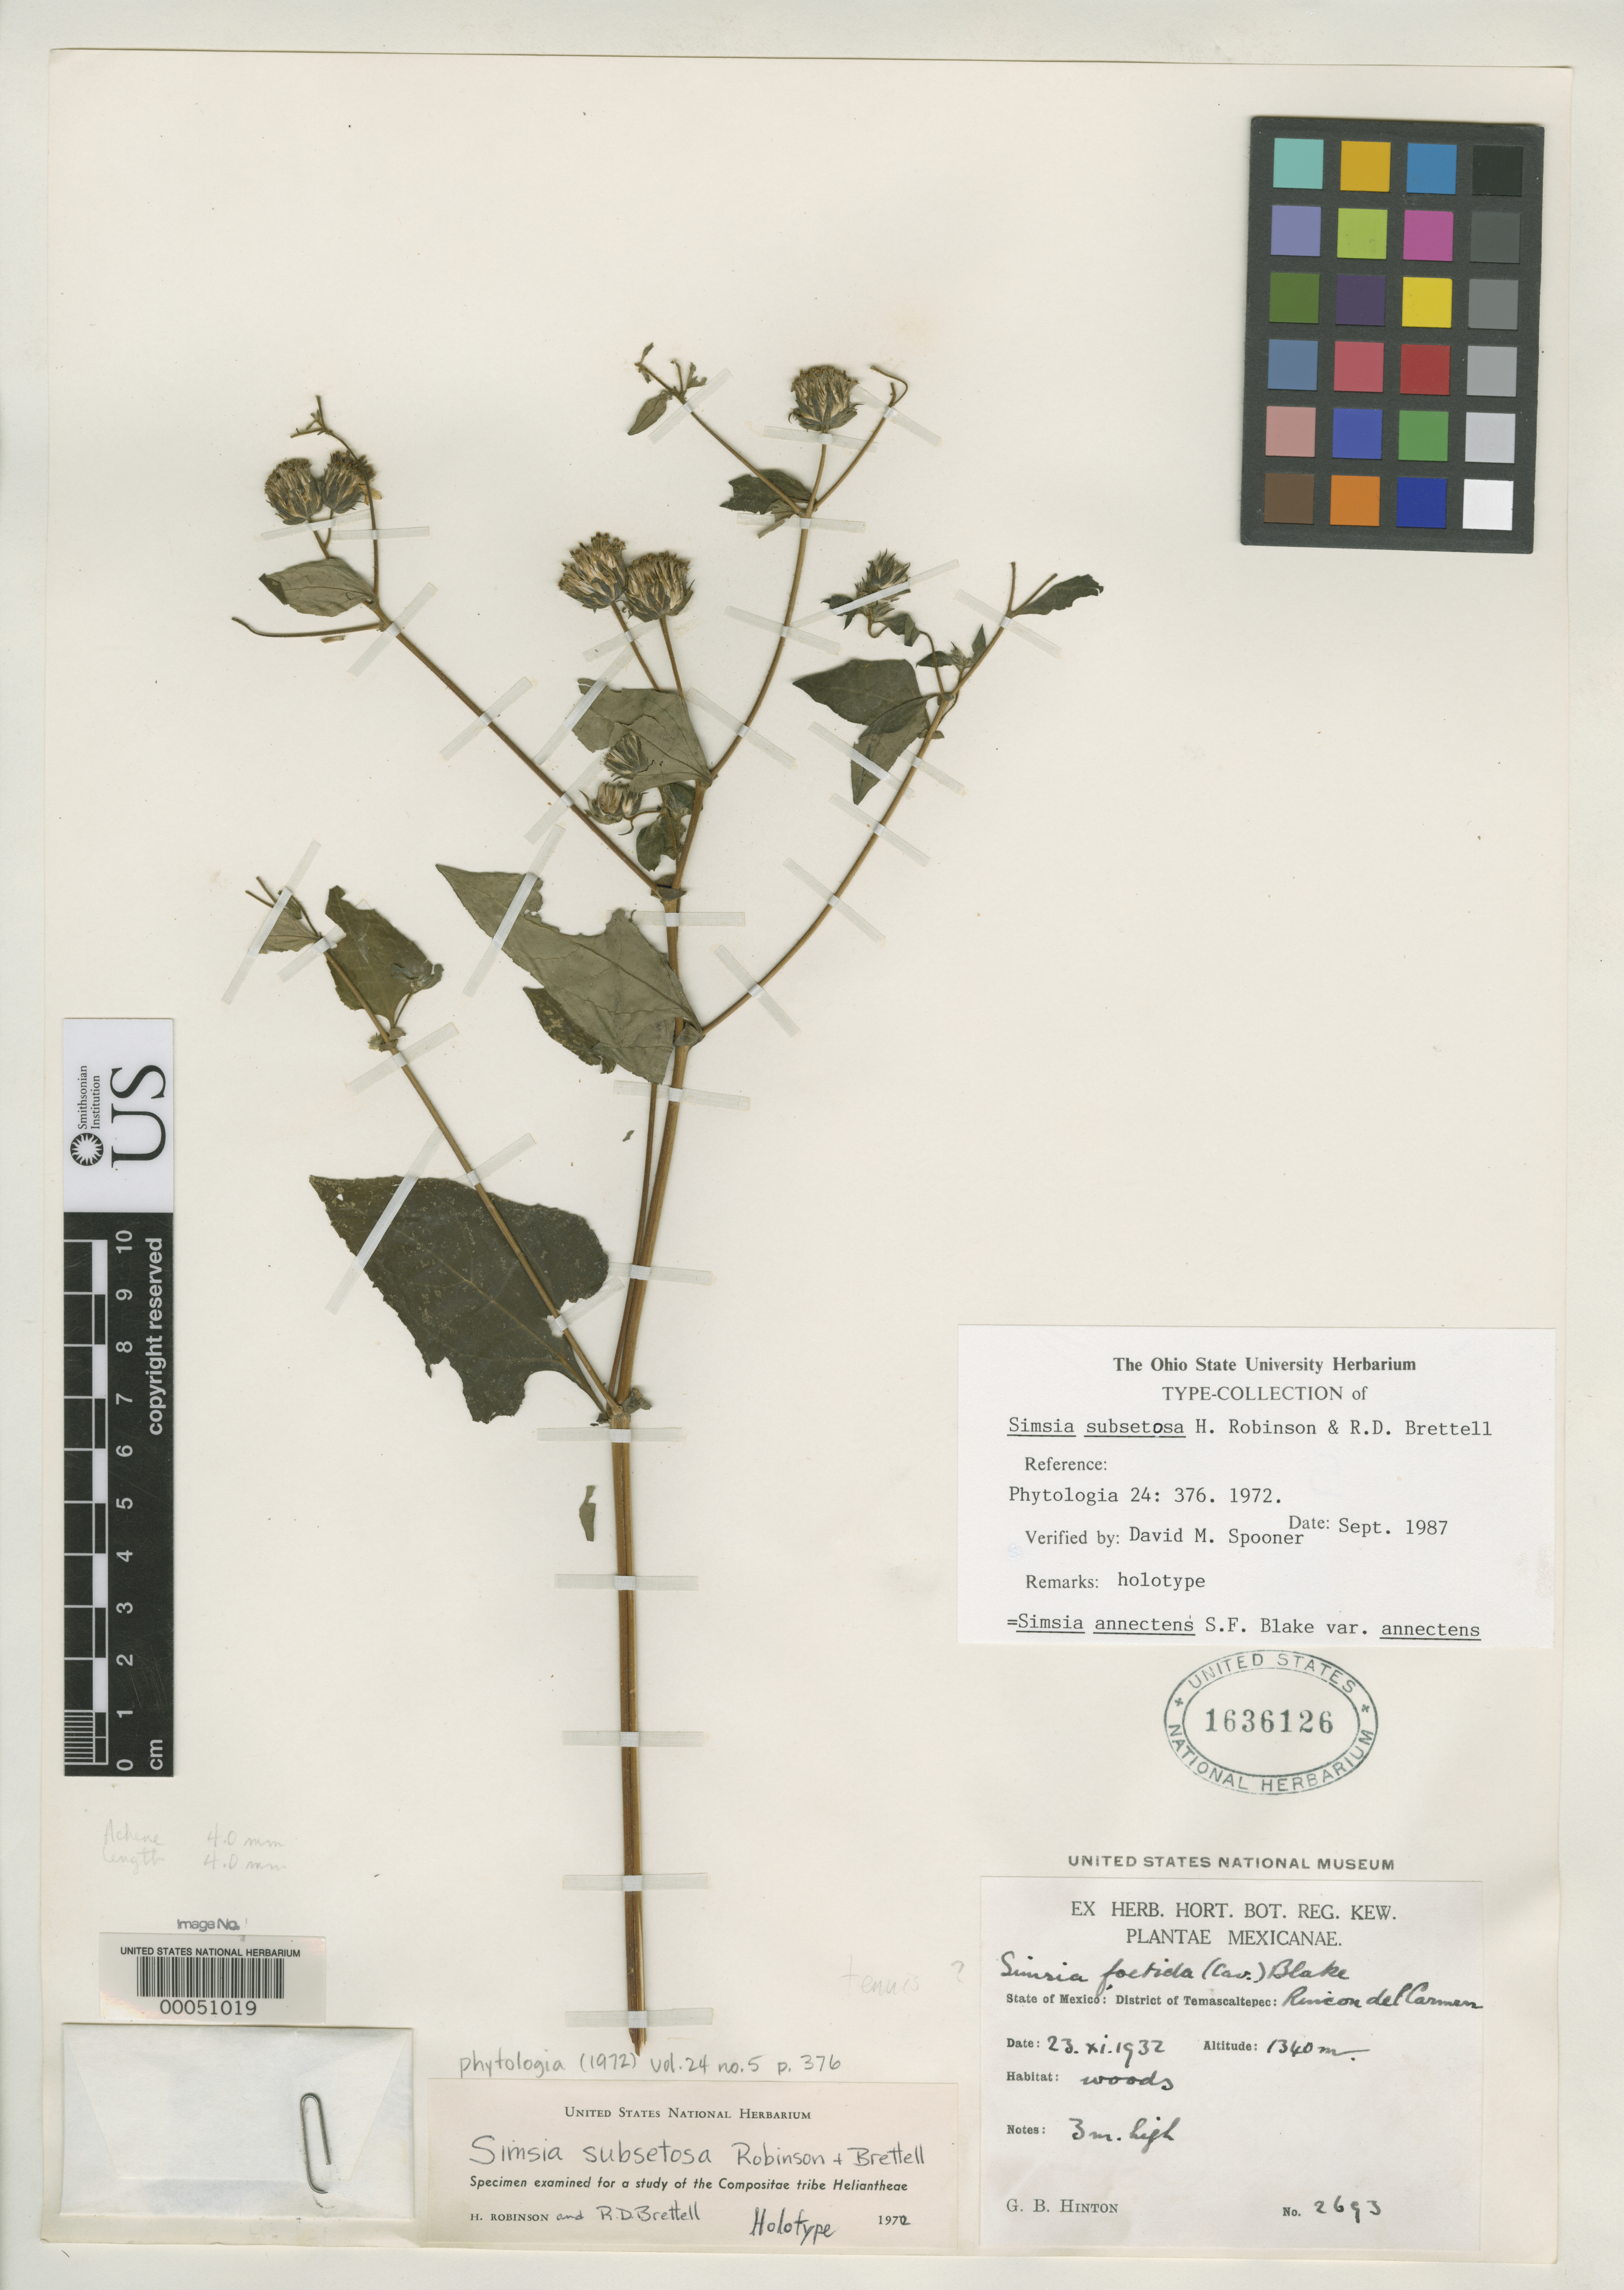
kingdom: Plantae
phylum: Tracheophyta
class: Magnoliopsida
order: Asterales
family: Asteraceae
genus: Simsia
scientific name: Simsia subsetosa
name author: H. Rob. & Brettell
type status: Holotype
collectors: G. B. Hinton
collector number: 2693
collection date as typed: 23 Sep 1932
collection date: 1932-09-23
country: Mexico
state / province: México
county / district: Temascaltepec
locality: Rincon del Carmen.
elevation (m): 1340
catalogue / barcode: US 1636126